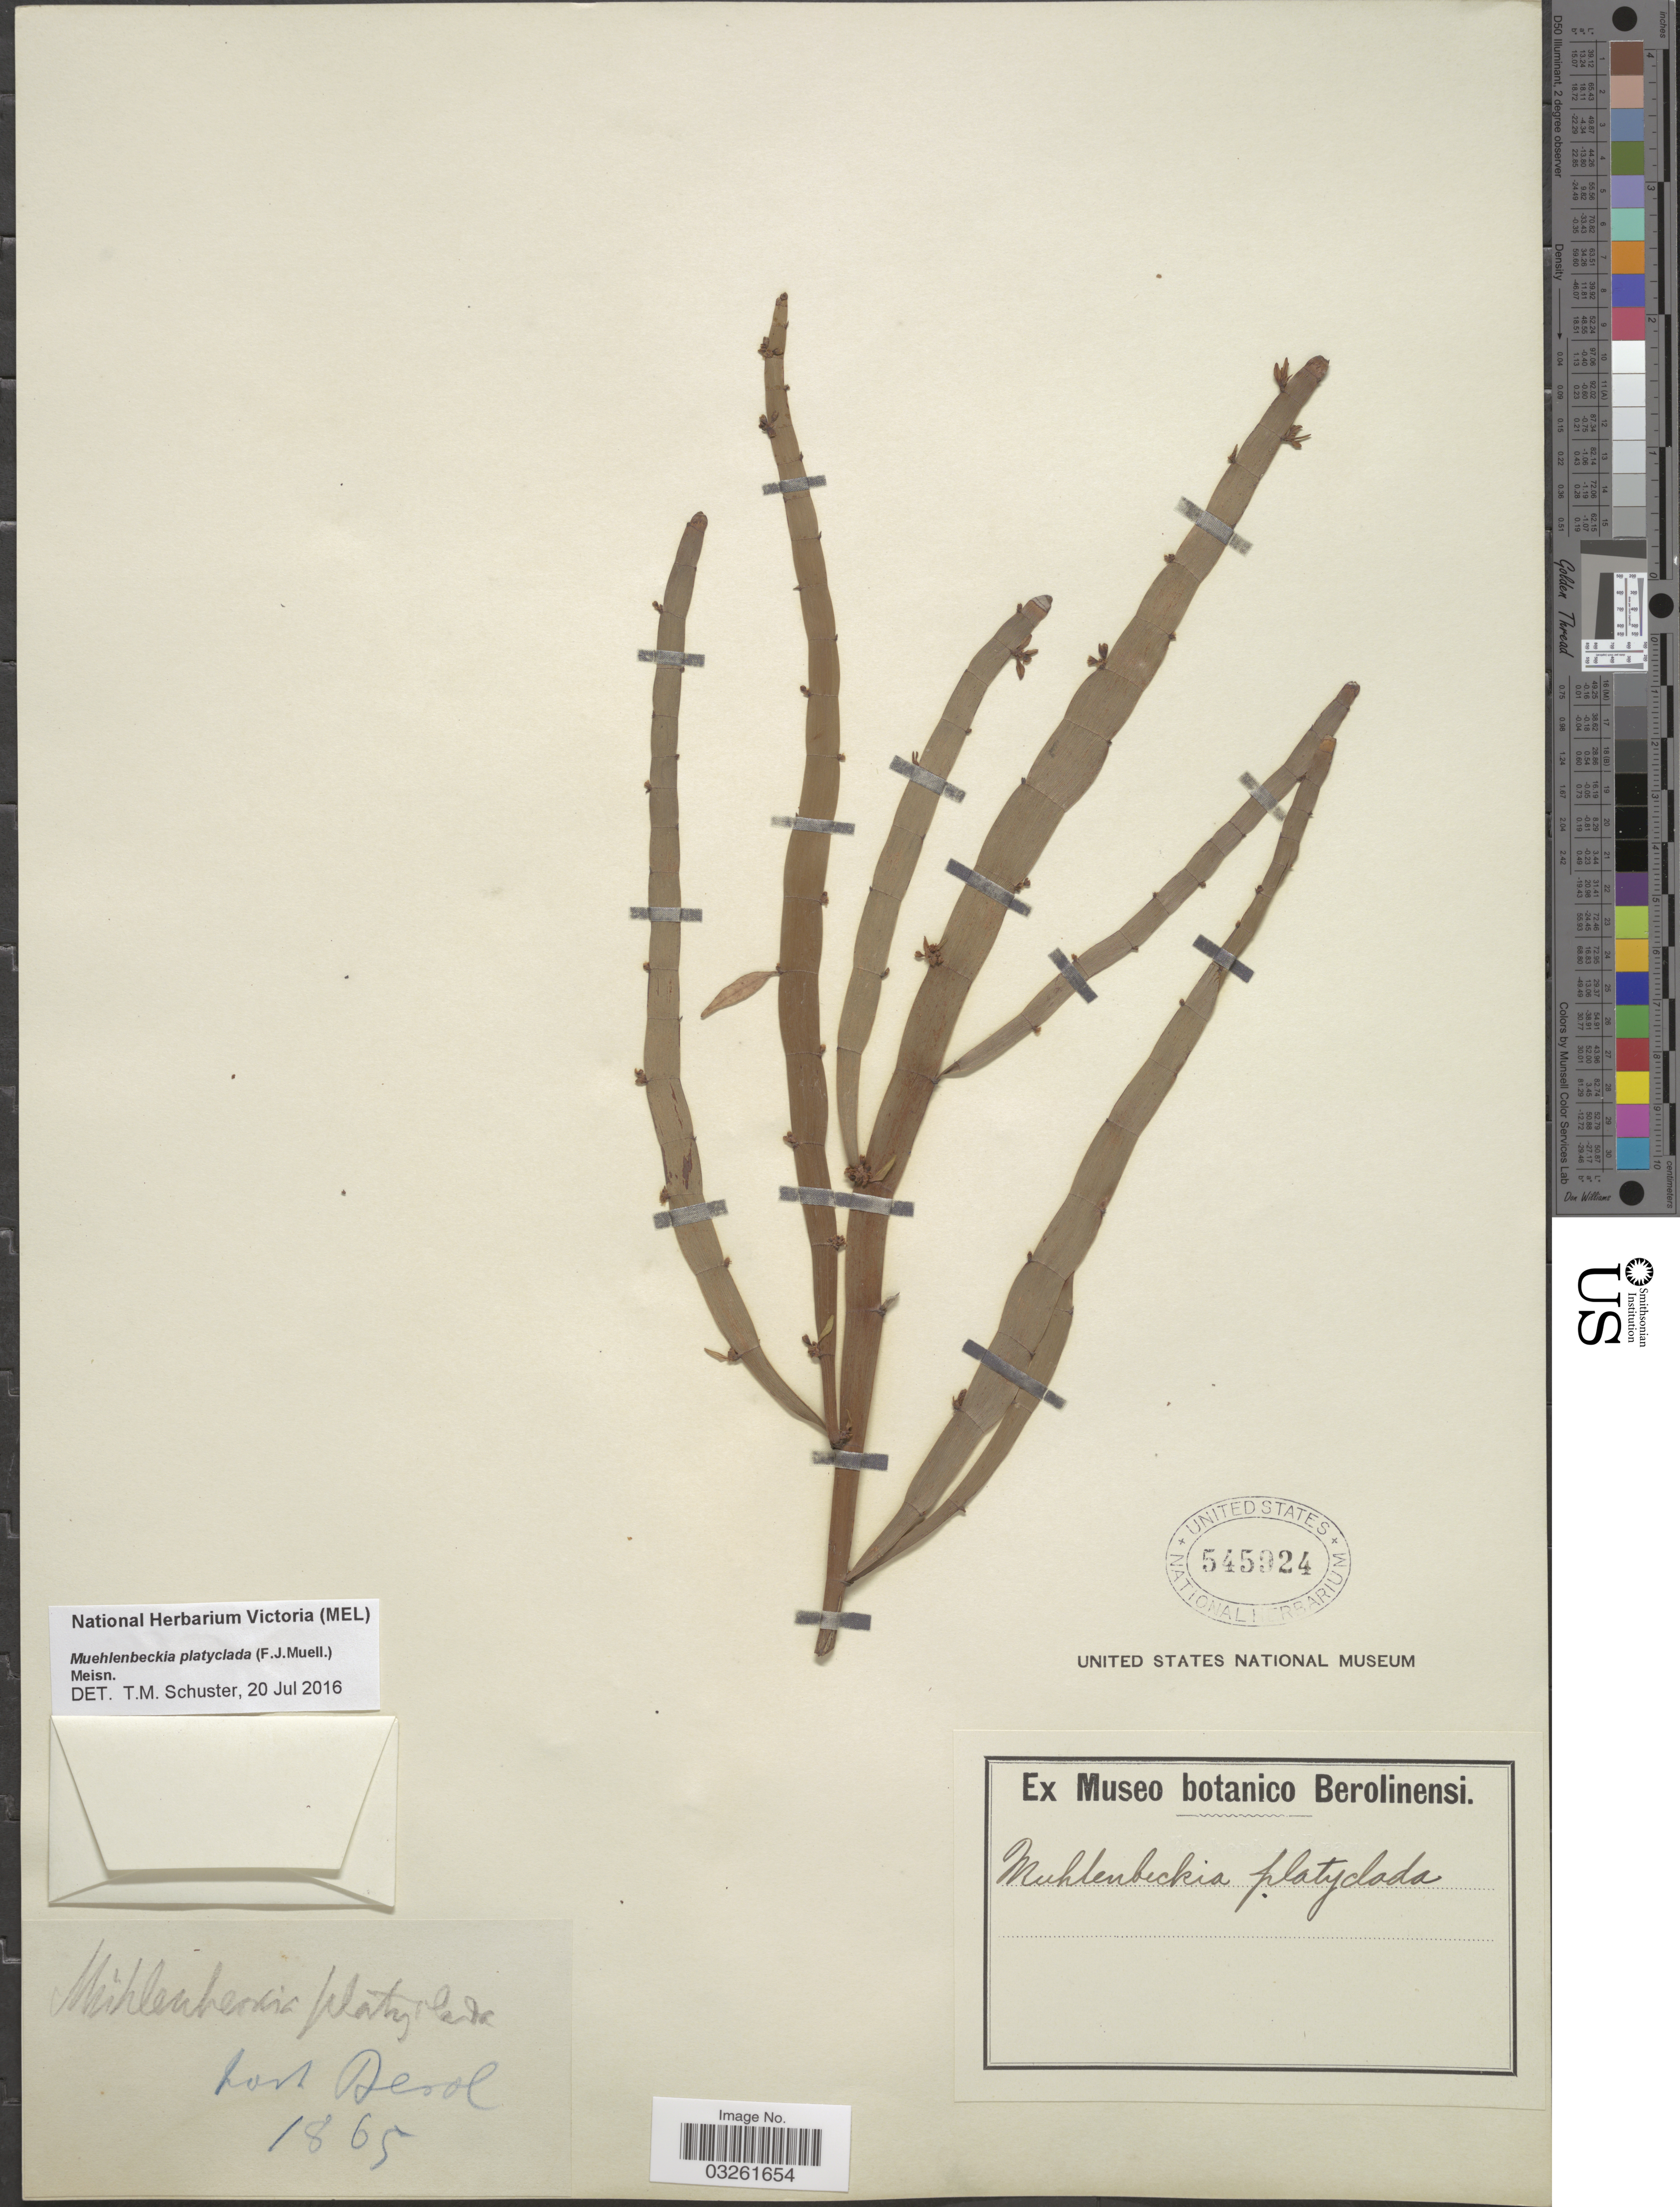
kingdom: Plantae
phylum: Tracheophyta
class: Magnoliopsida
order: Caryophyllales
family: Polygonaceae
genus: Muehlenbeckia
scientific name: Muehlenbeckia platyclada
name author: (F. Muell.) Meisn.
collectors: ex Museo Botanico Berolinensi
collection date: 1865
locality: Hort Berol.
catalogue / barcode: US 545924